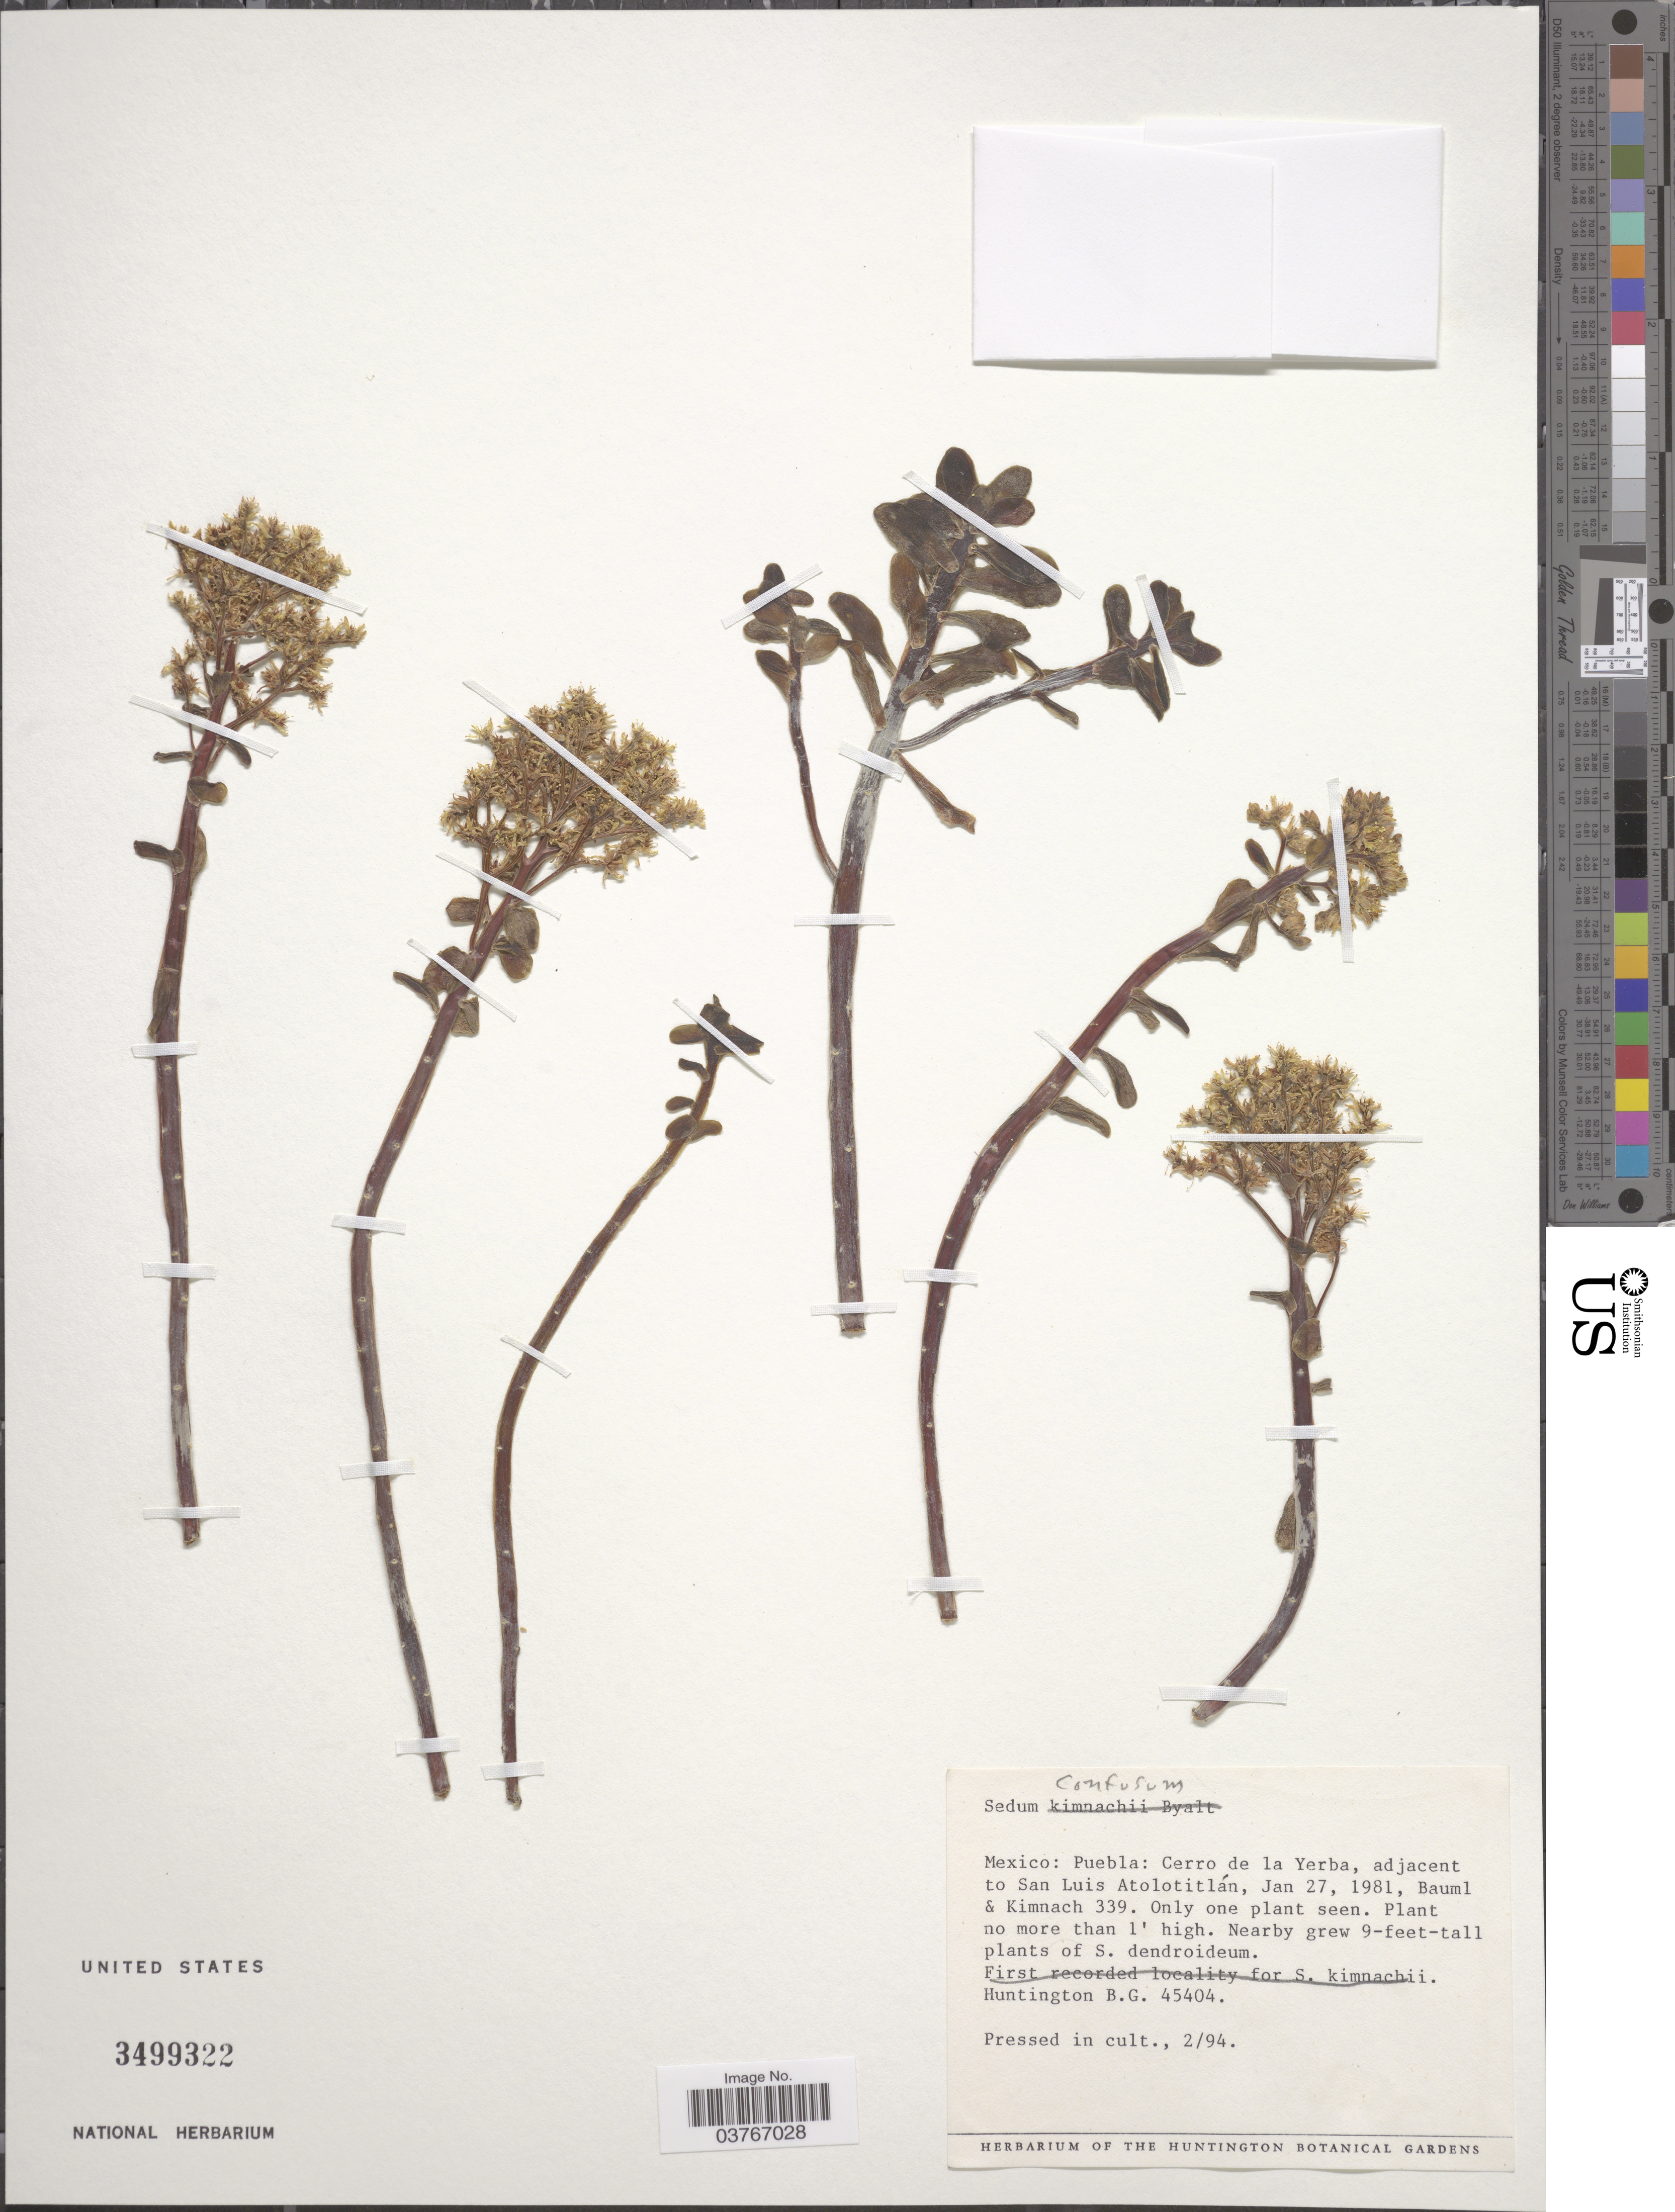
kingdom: Plantae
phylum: Tracheophyta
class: Magnoliopsida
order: Saxifragales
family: Crassulaceae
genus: Sedum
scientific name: Sedum confusum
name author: Hemsl.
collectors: Huntington Botanical Gardens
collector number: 45404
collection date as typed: Transcribed d/m/y: /2/94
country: United States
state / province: California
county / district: Los Angeles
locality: Herbarium of the Huntington Botanical Gardens.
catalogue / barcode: US 3499322